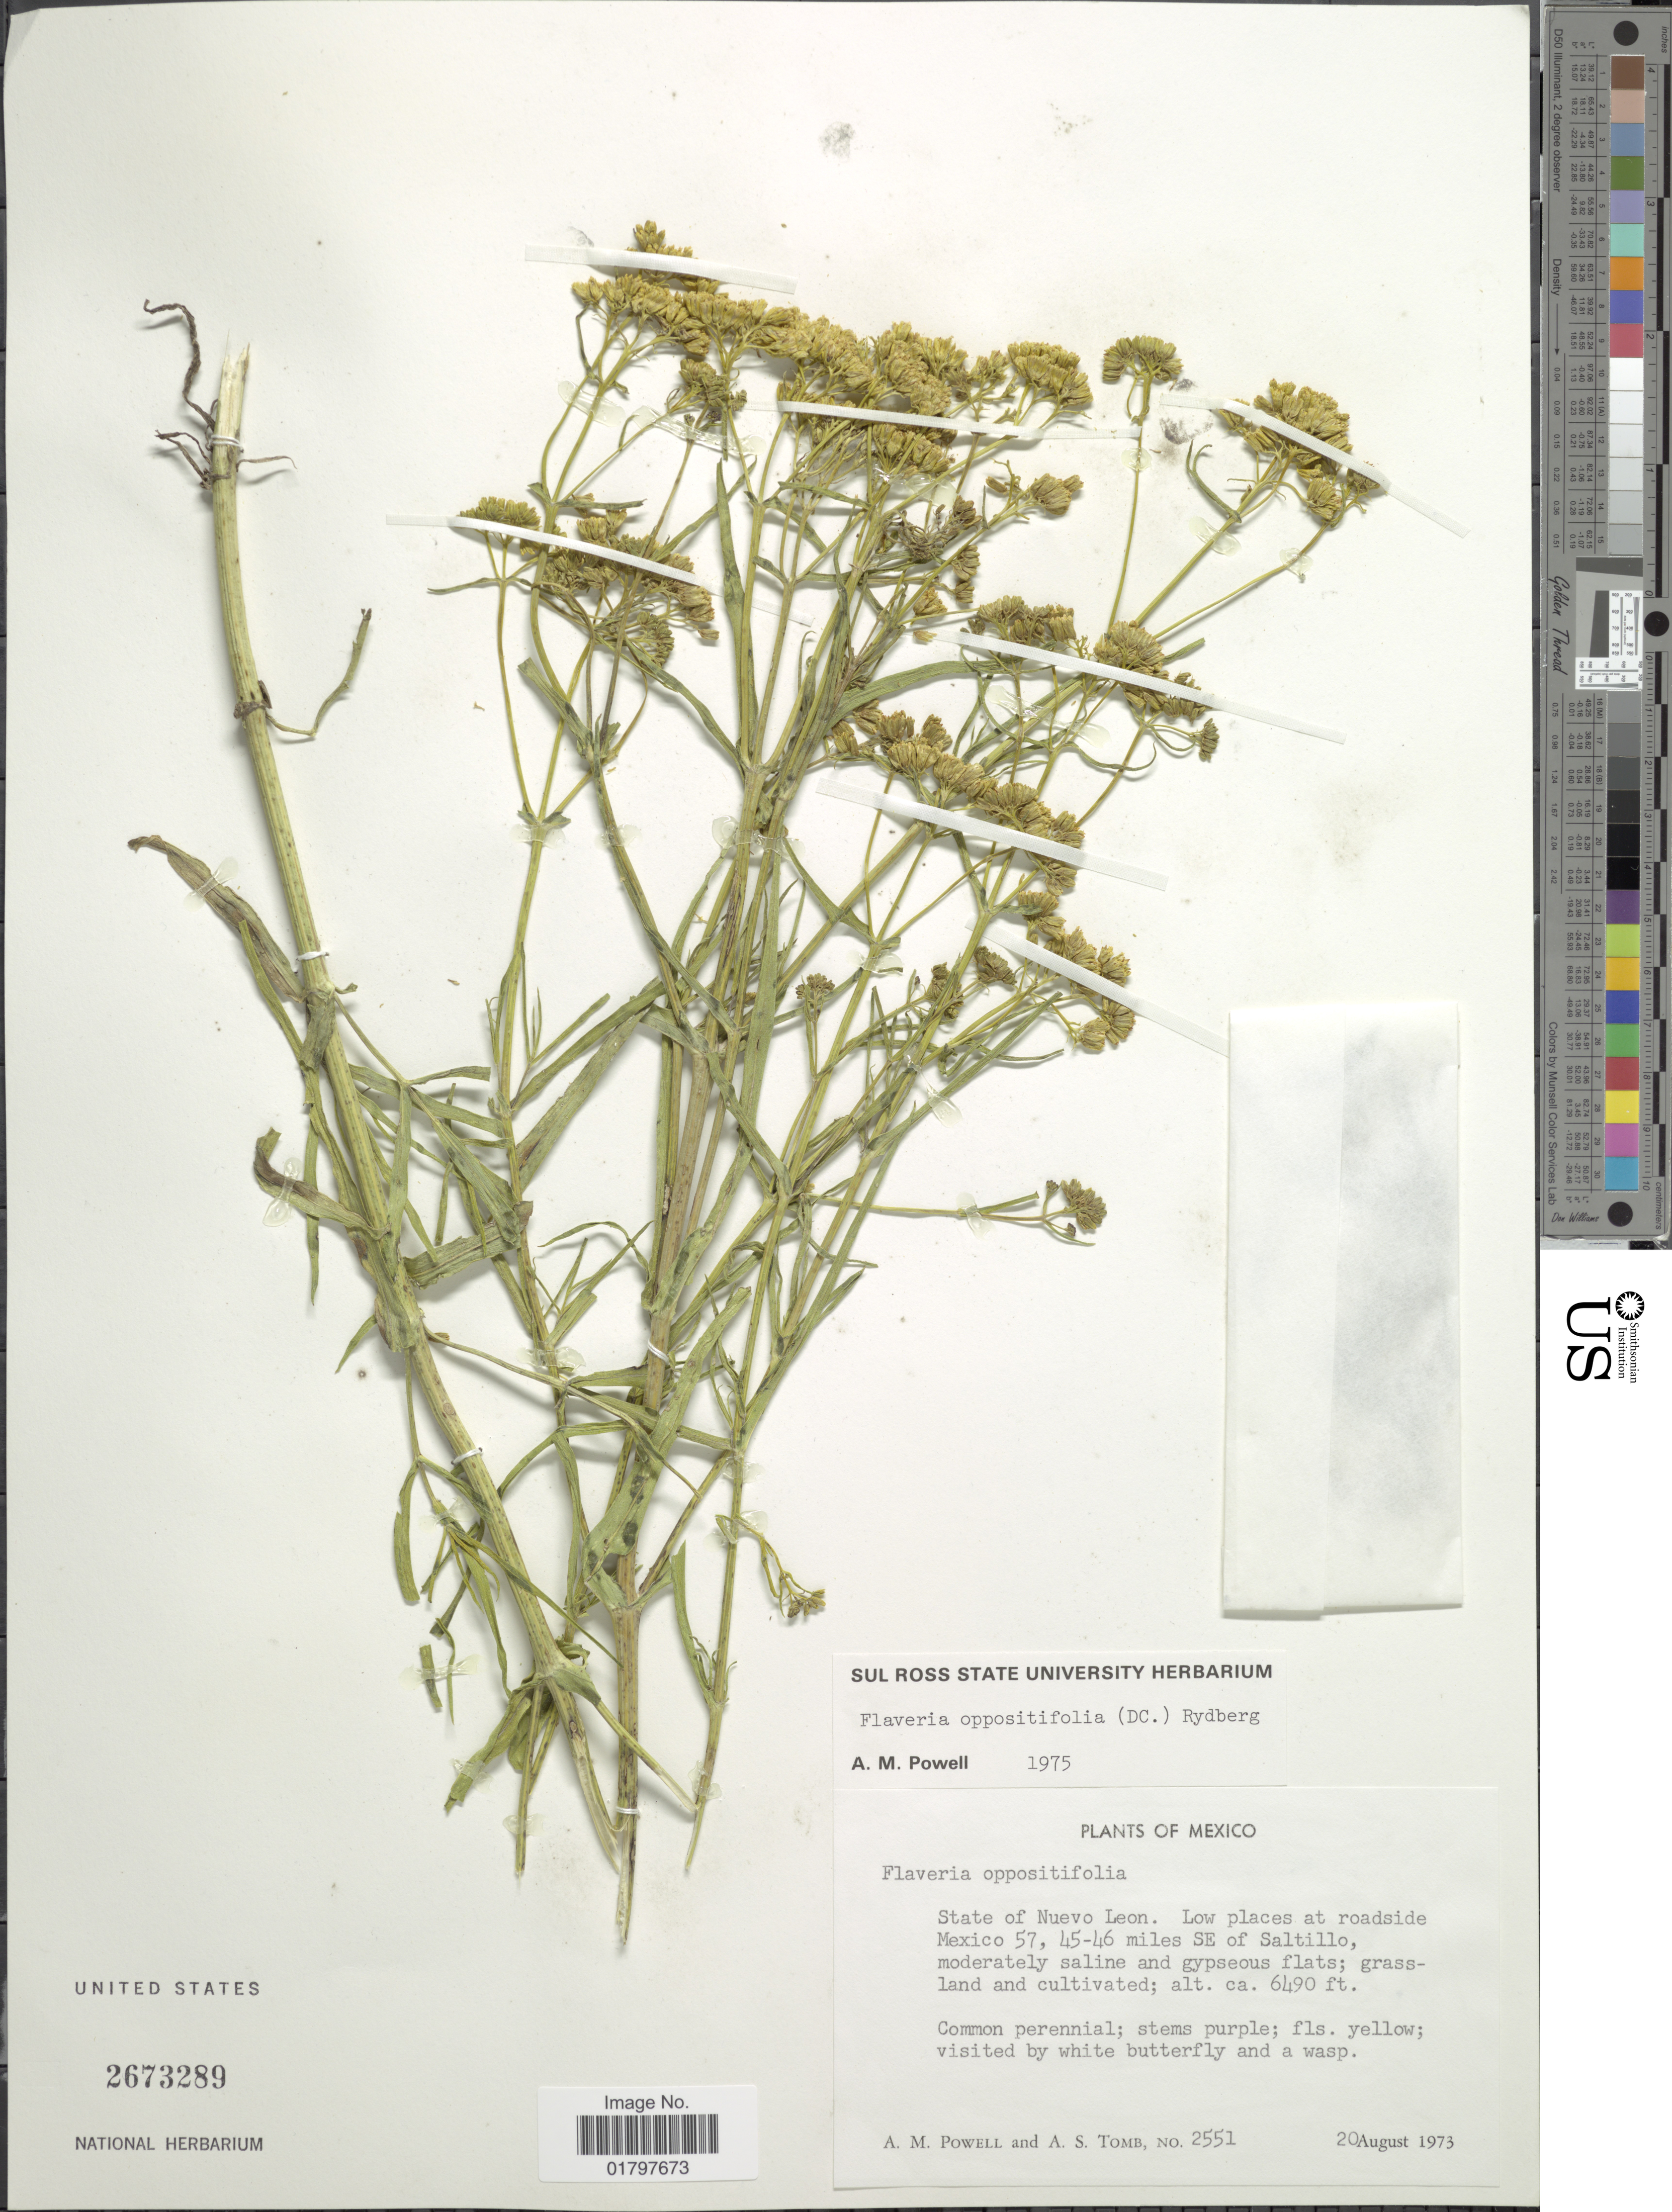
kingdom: Plantae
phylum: Tracheophyta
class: Magnoliopsida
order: Asterales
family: Asteraceae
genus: Flaveria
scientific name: Flaveria oppositifolia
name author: Rydb.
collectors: A. M. Powell & A. Tomb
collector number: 2551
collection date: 1973-08-20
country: Mexico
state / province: Nuevo León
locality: State of Nuevo Leon. Low places at roadside Mexico 57, 45-46 miles SE of Saltillo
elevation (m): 1978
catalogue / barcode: US 2673289